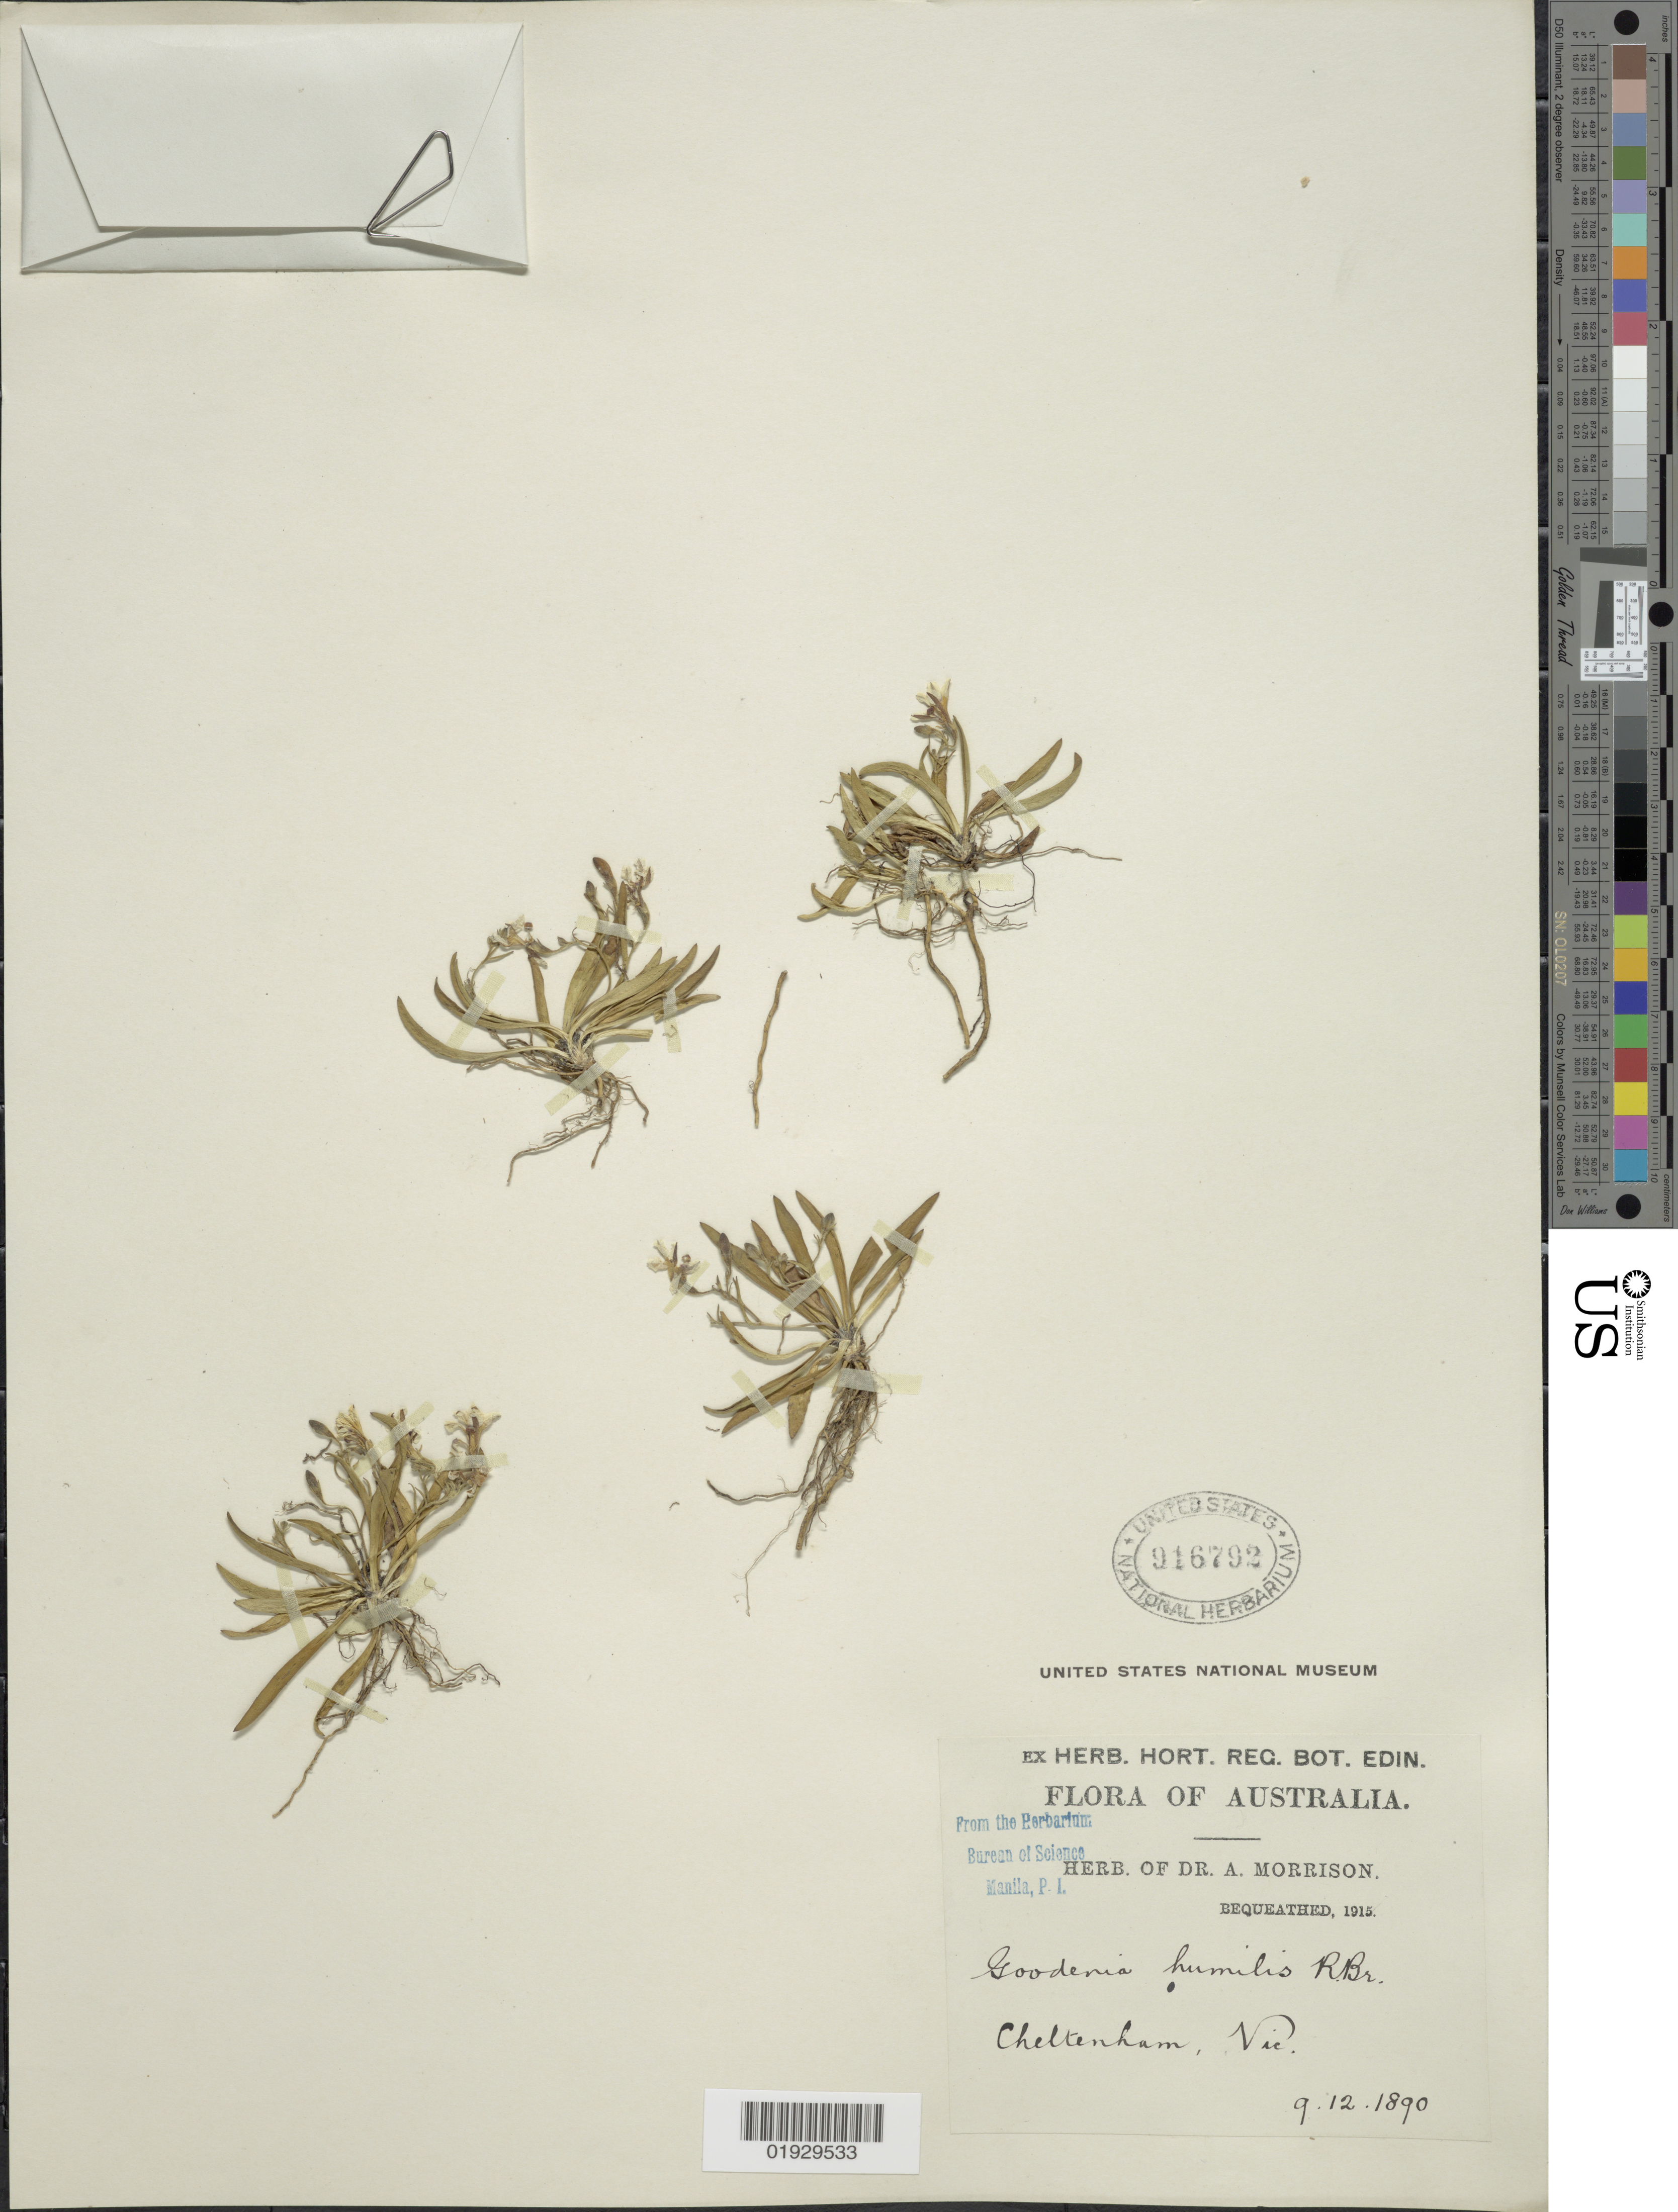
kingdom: Plantae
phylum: Tracheophyta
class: Magnoliopsida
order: Asterales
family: Goodeniaceae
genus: Goodenia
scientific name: Goodenia humilis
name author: R. Br.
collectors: ex herb. Dr. A. Morrison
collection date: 1890-12-09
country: Australia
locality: Cheltenham, Vic.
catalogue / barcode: US 916792